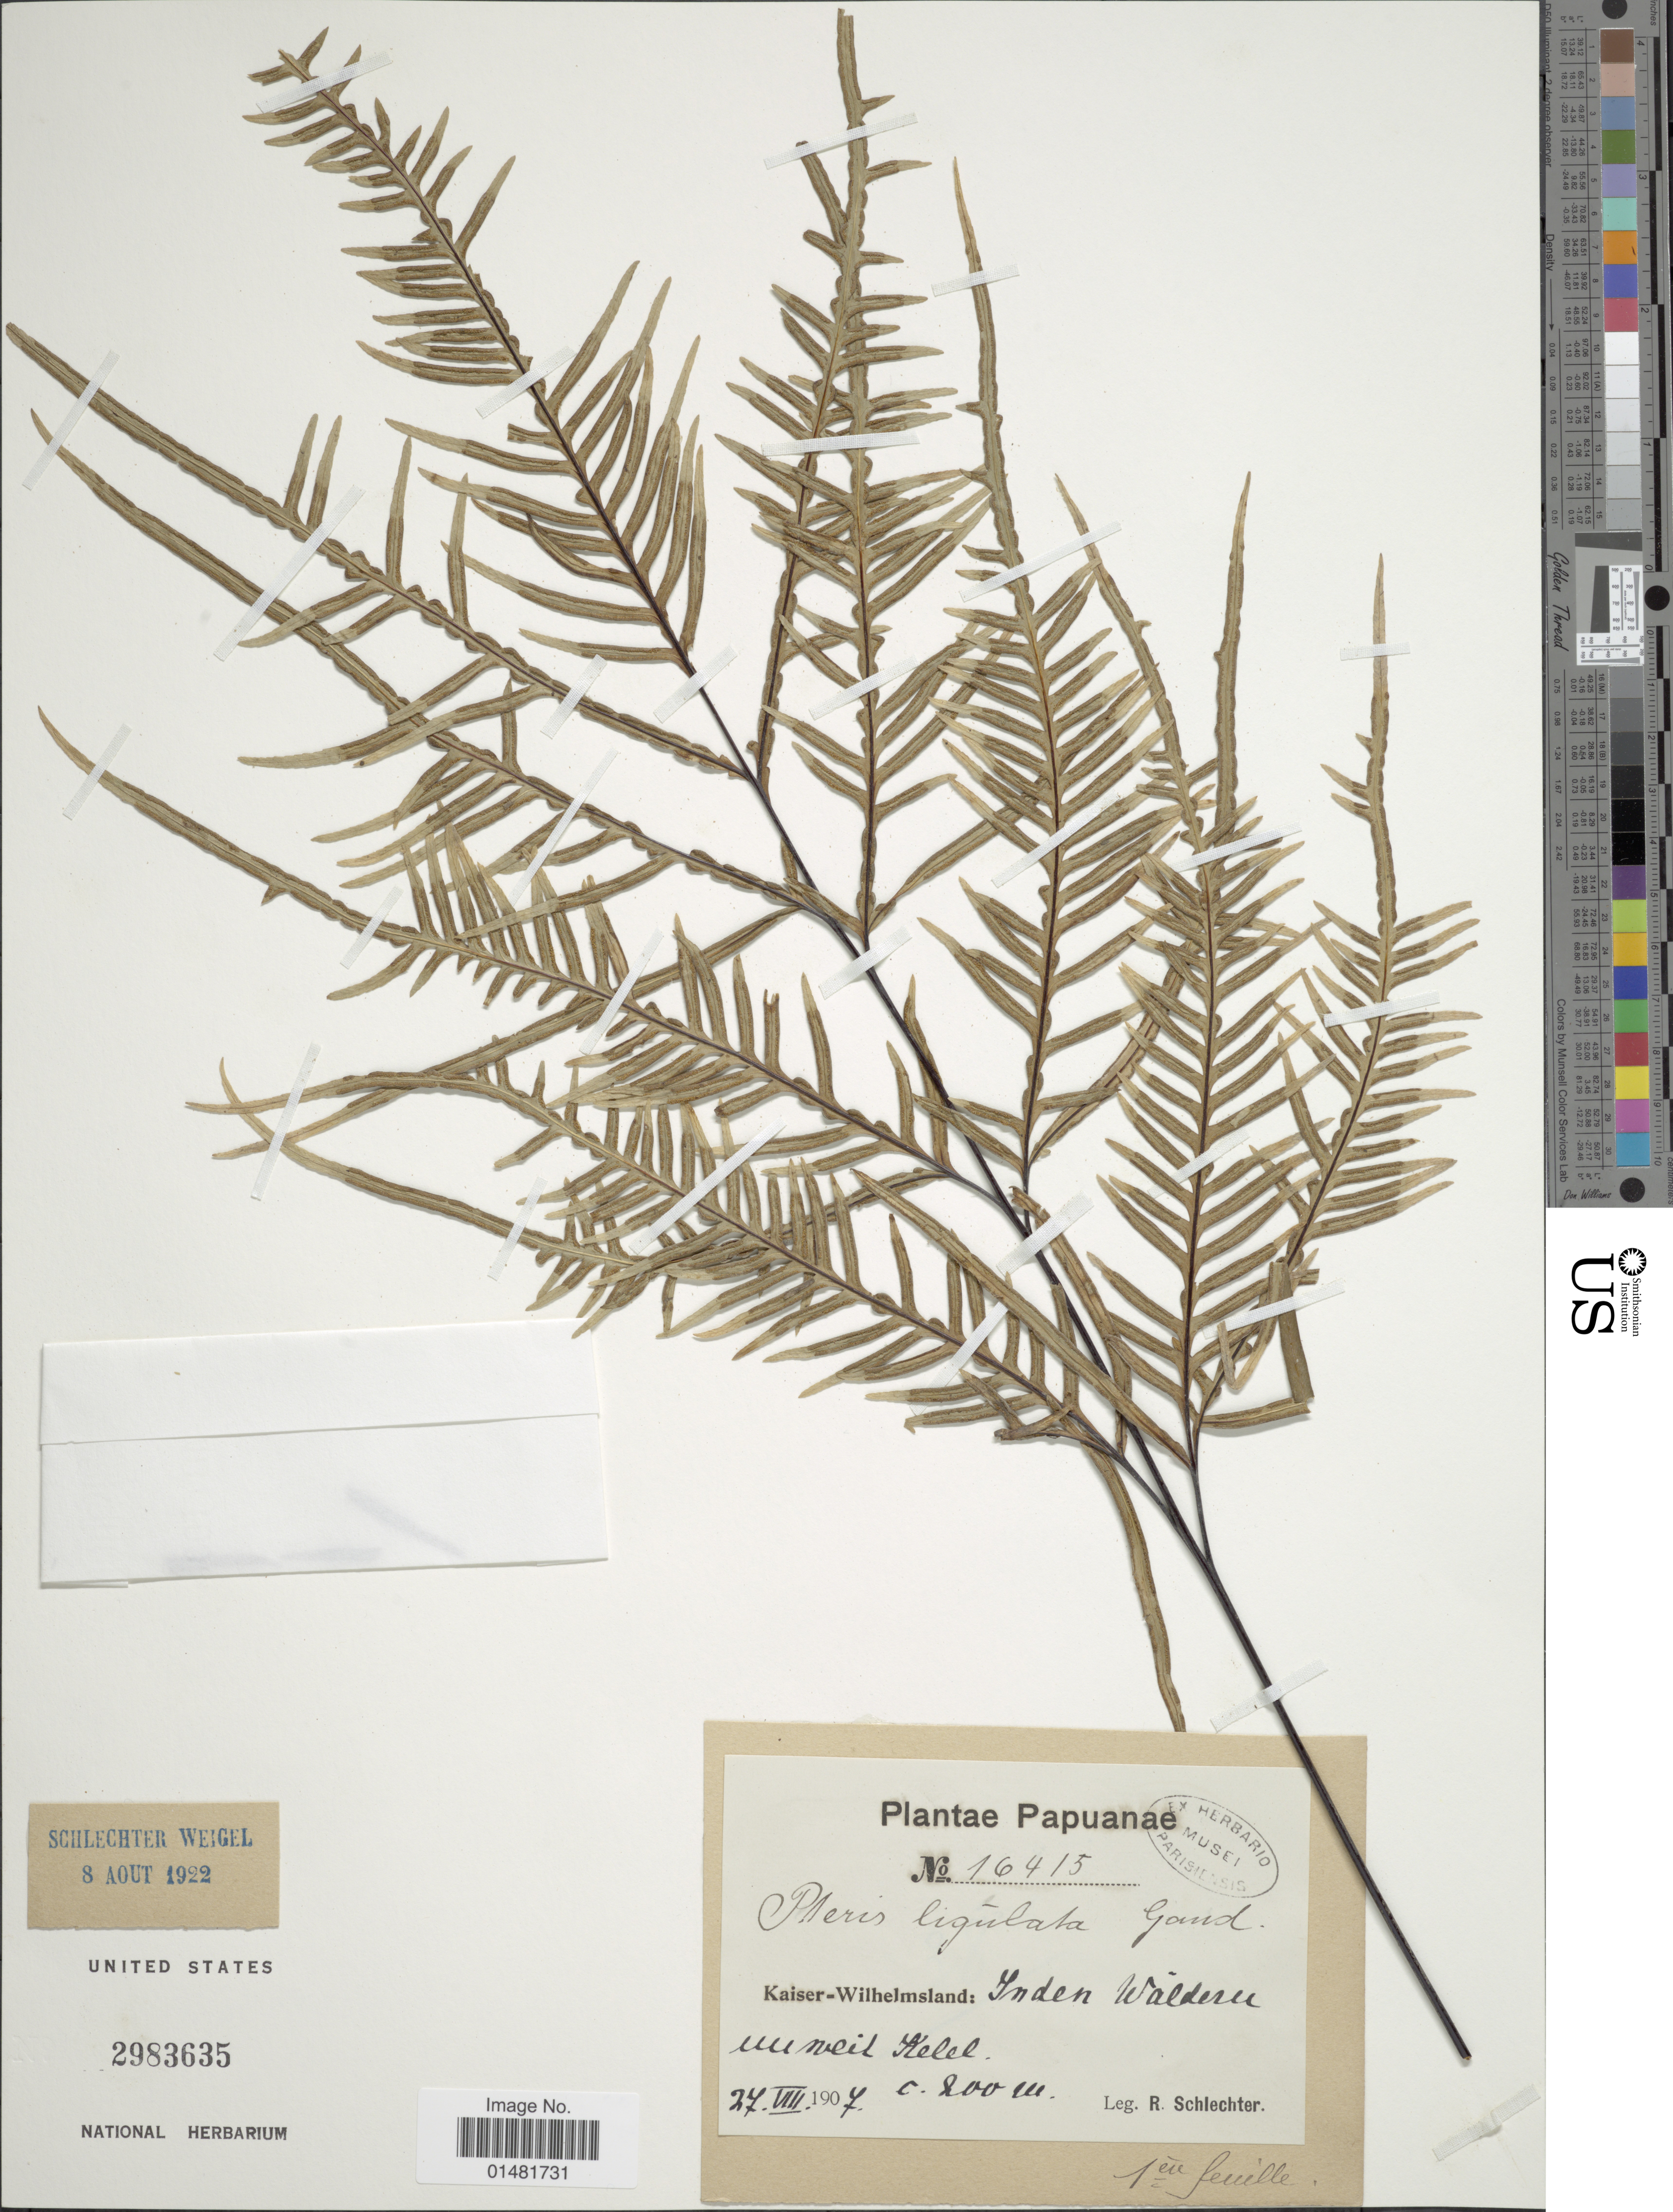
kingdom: Plantae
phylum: Tracheophyta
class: Polypodiopsida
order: Polypodiales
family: Pteridaceae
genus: Pteris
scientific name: Pteris ligulata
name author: Gaudich.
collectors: F. R. R. Schlechter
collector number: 16415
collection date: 1907-08-27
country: Papua New Guinea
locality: Papuanae, Kaiser-Wilhelmsland: In den Wäldern un weit Kelel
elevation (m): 200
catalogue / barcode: US 2983635